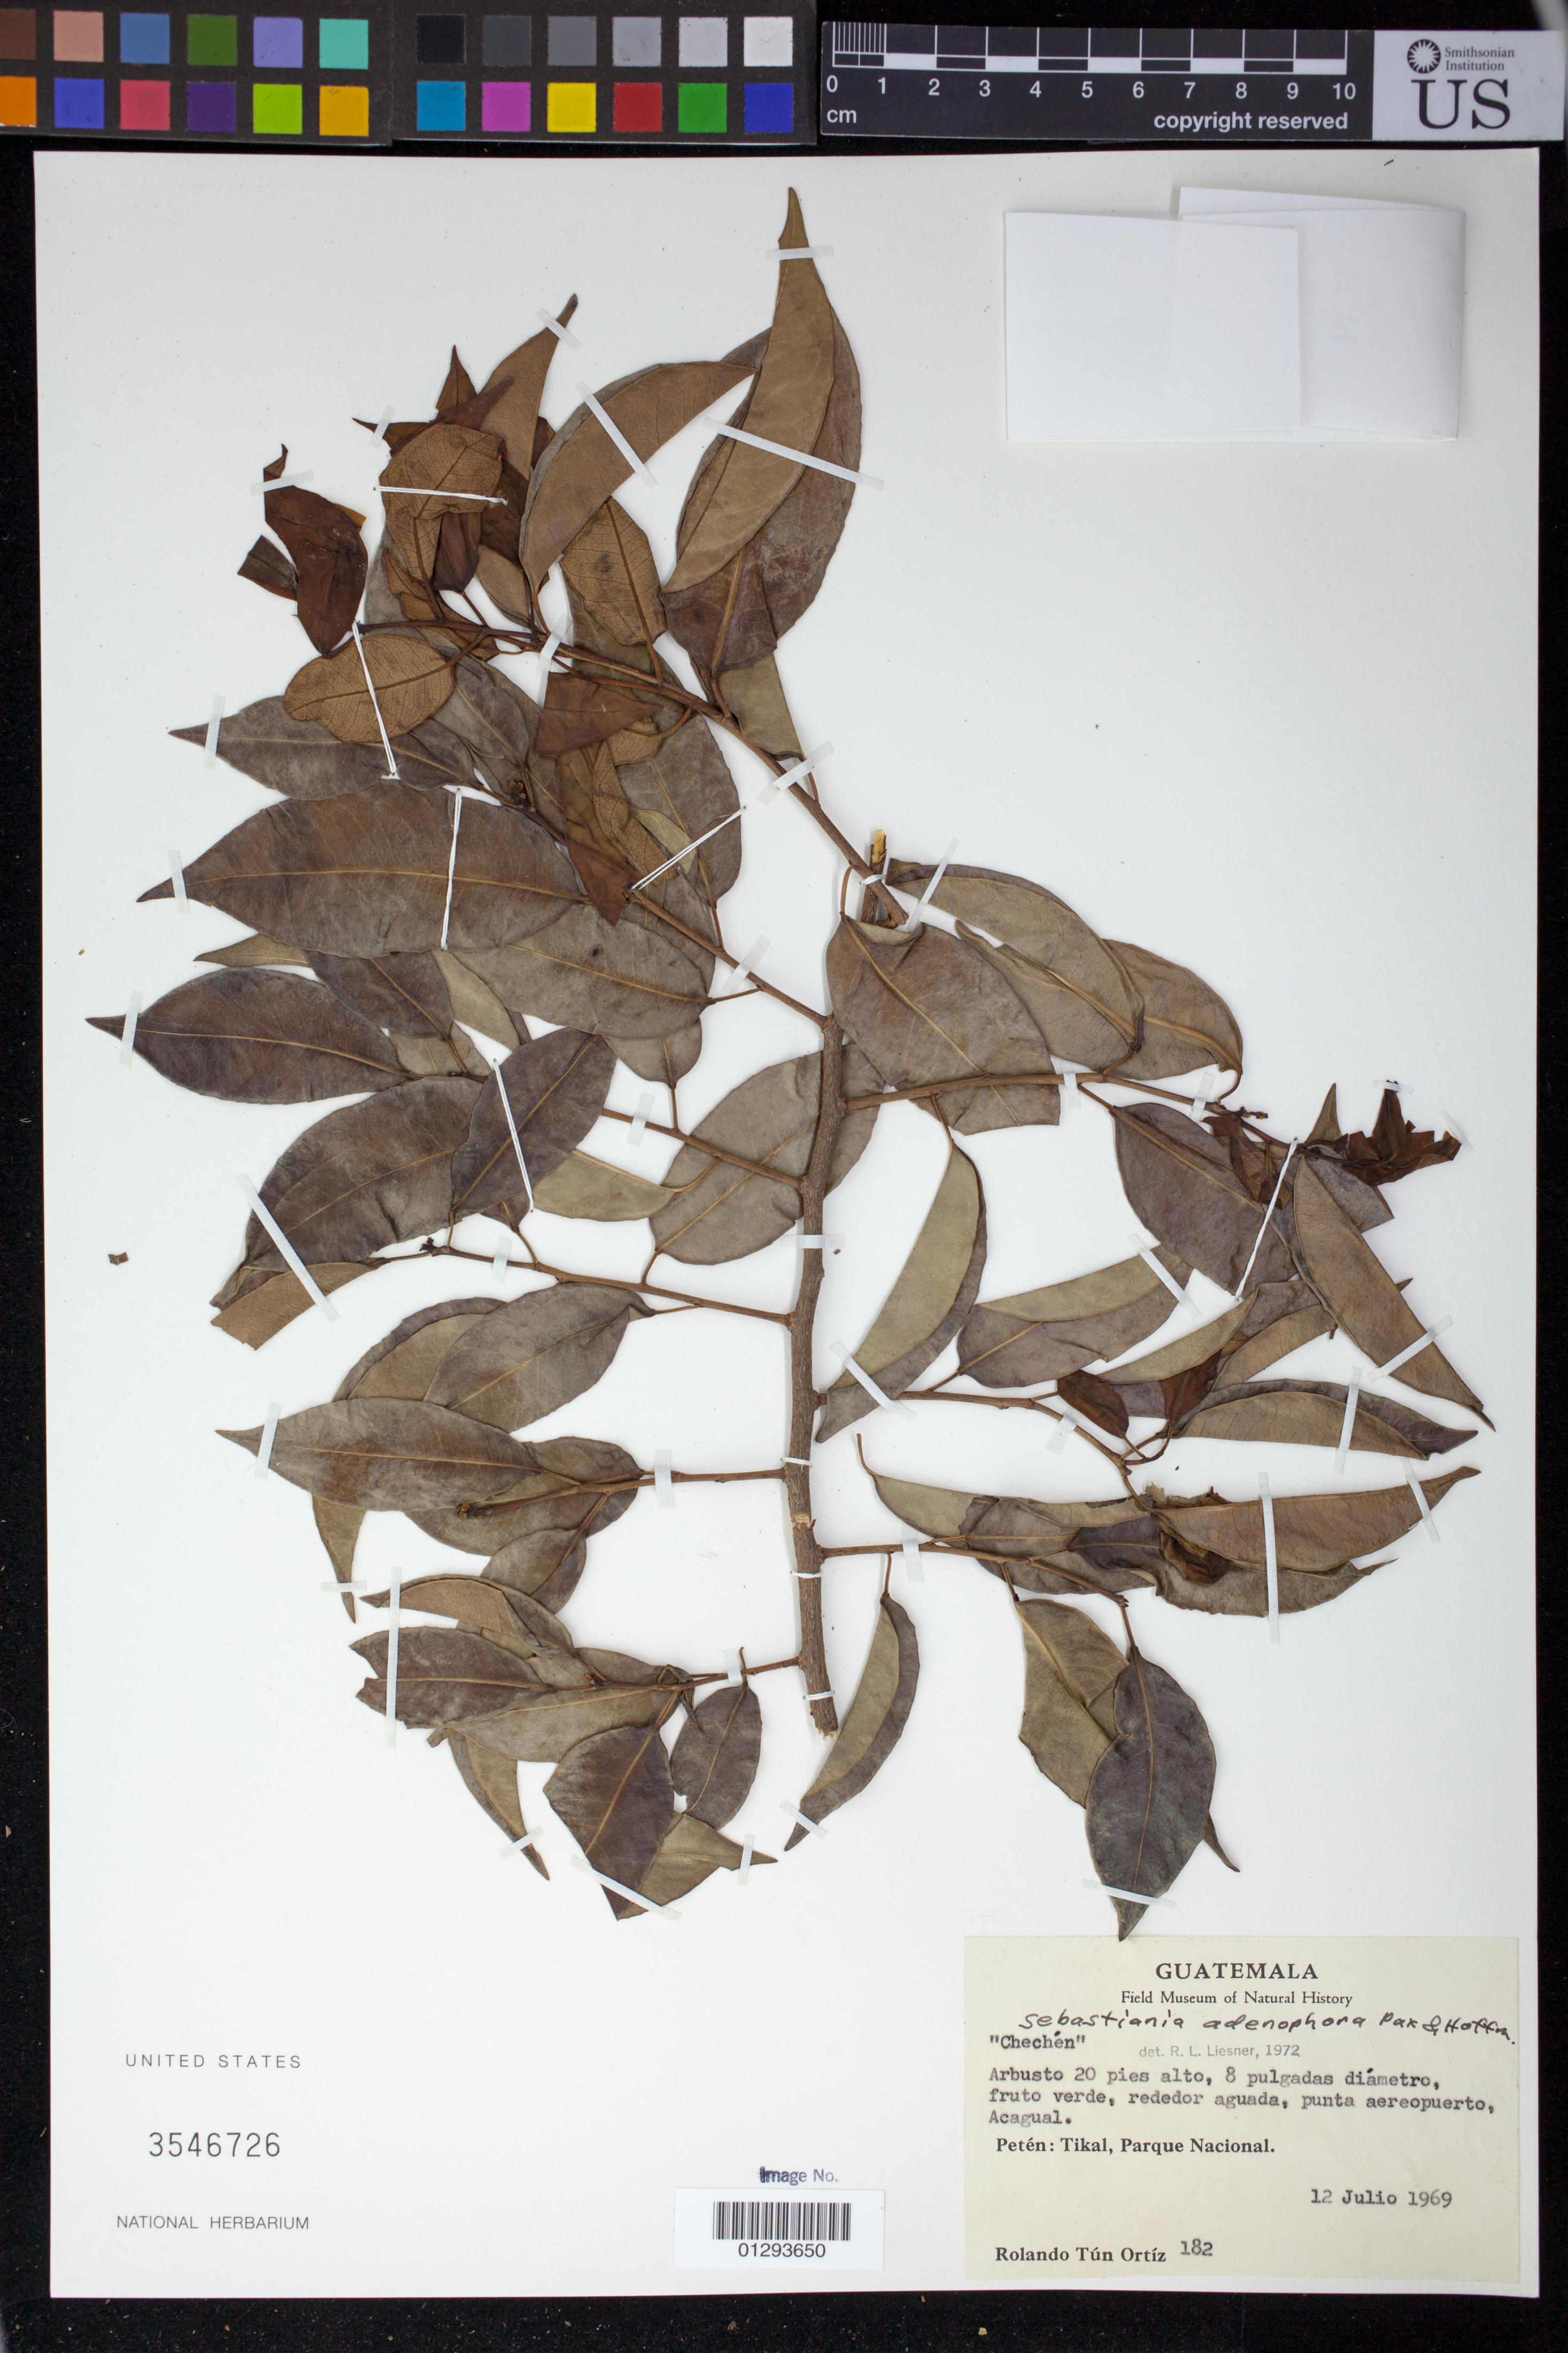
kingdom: Plantae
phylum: Tracheophyta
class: Magnoliopsida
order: Malpighiales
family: Euphorbiaceae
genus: Sebastiania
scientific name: Sebastiania adenophora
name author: Pax & K. Hoffm. in Engl.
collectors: R. T. Ortíz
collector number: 182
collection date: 1969-07-12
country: Guatemala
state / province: El Petén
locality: Tikal, Parque Nacional; punta aeropuerto, Acagual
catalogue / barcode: US 3546726